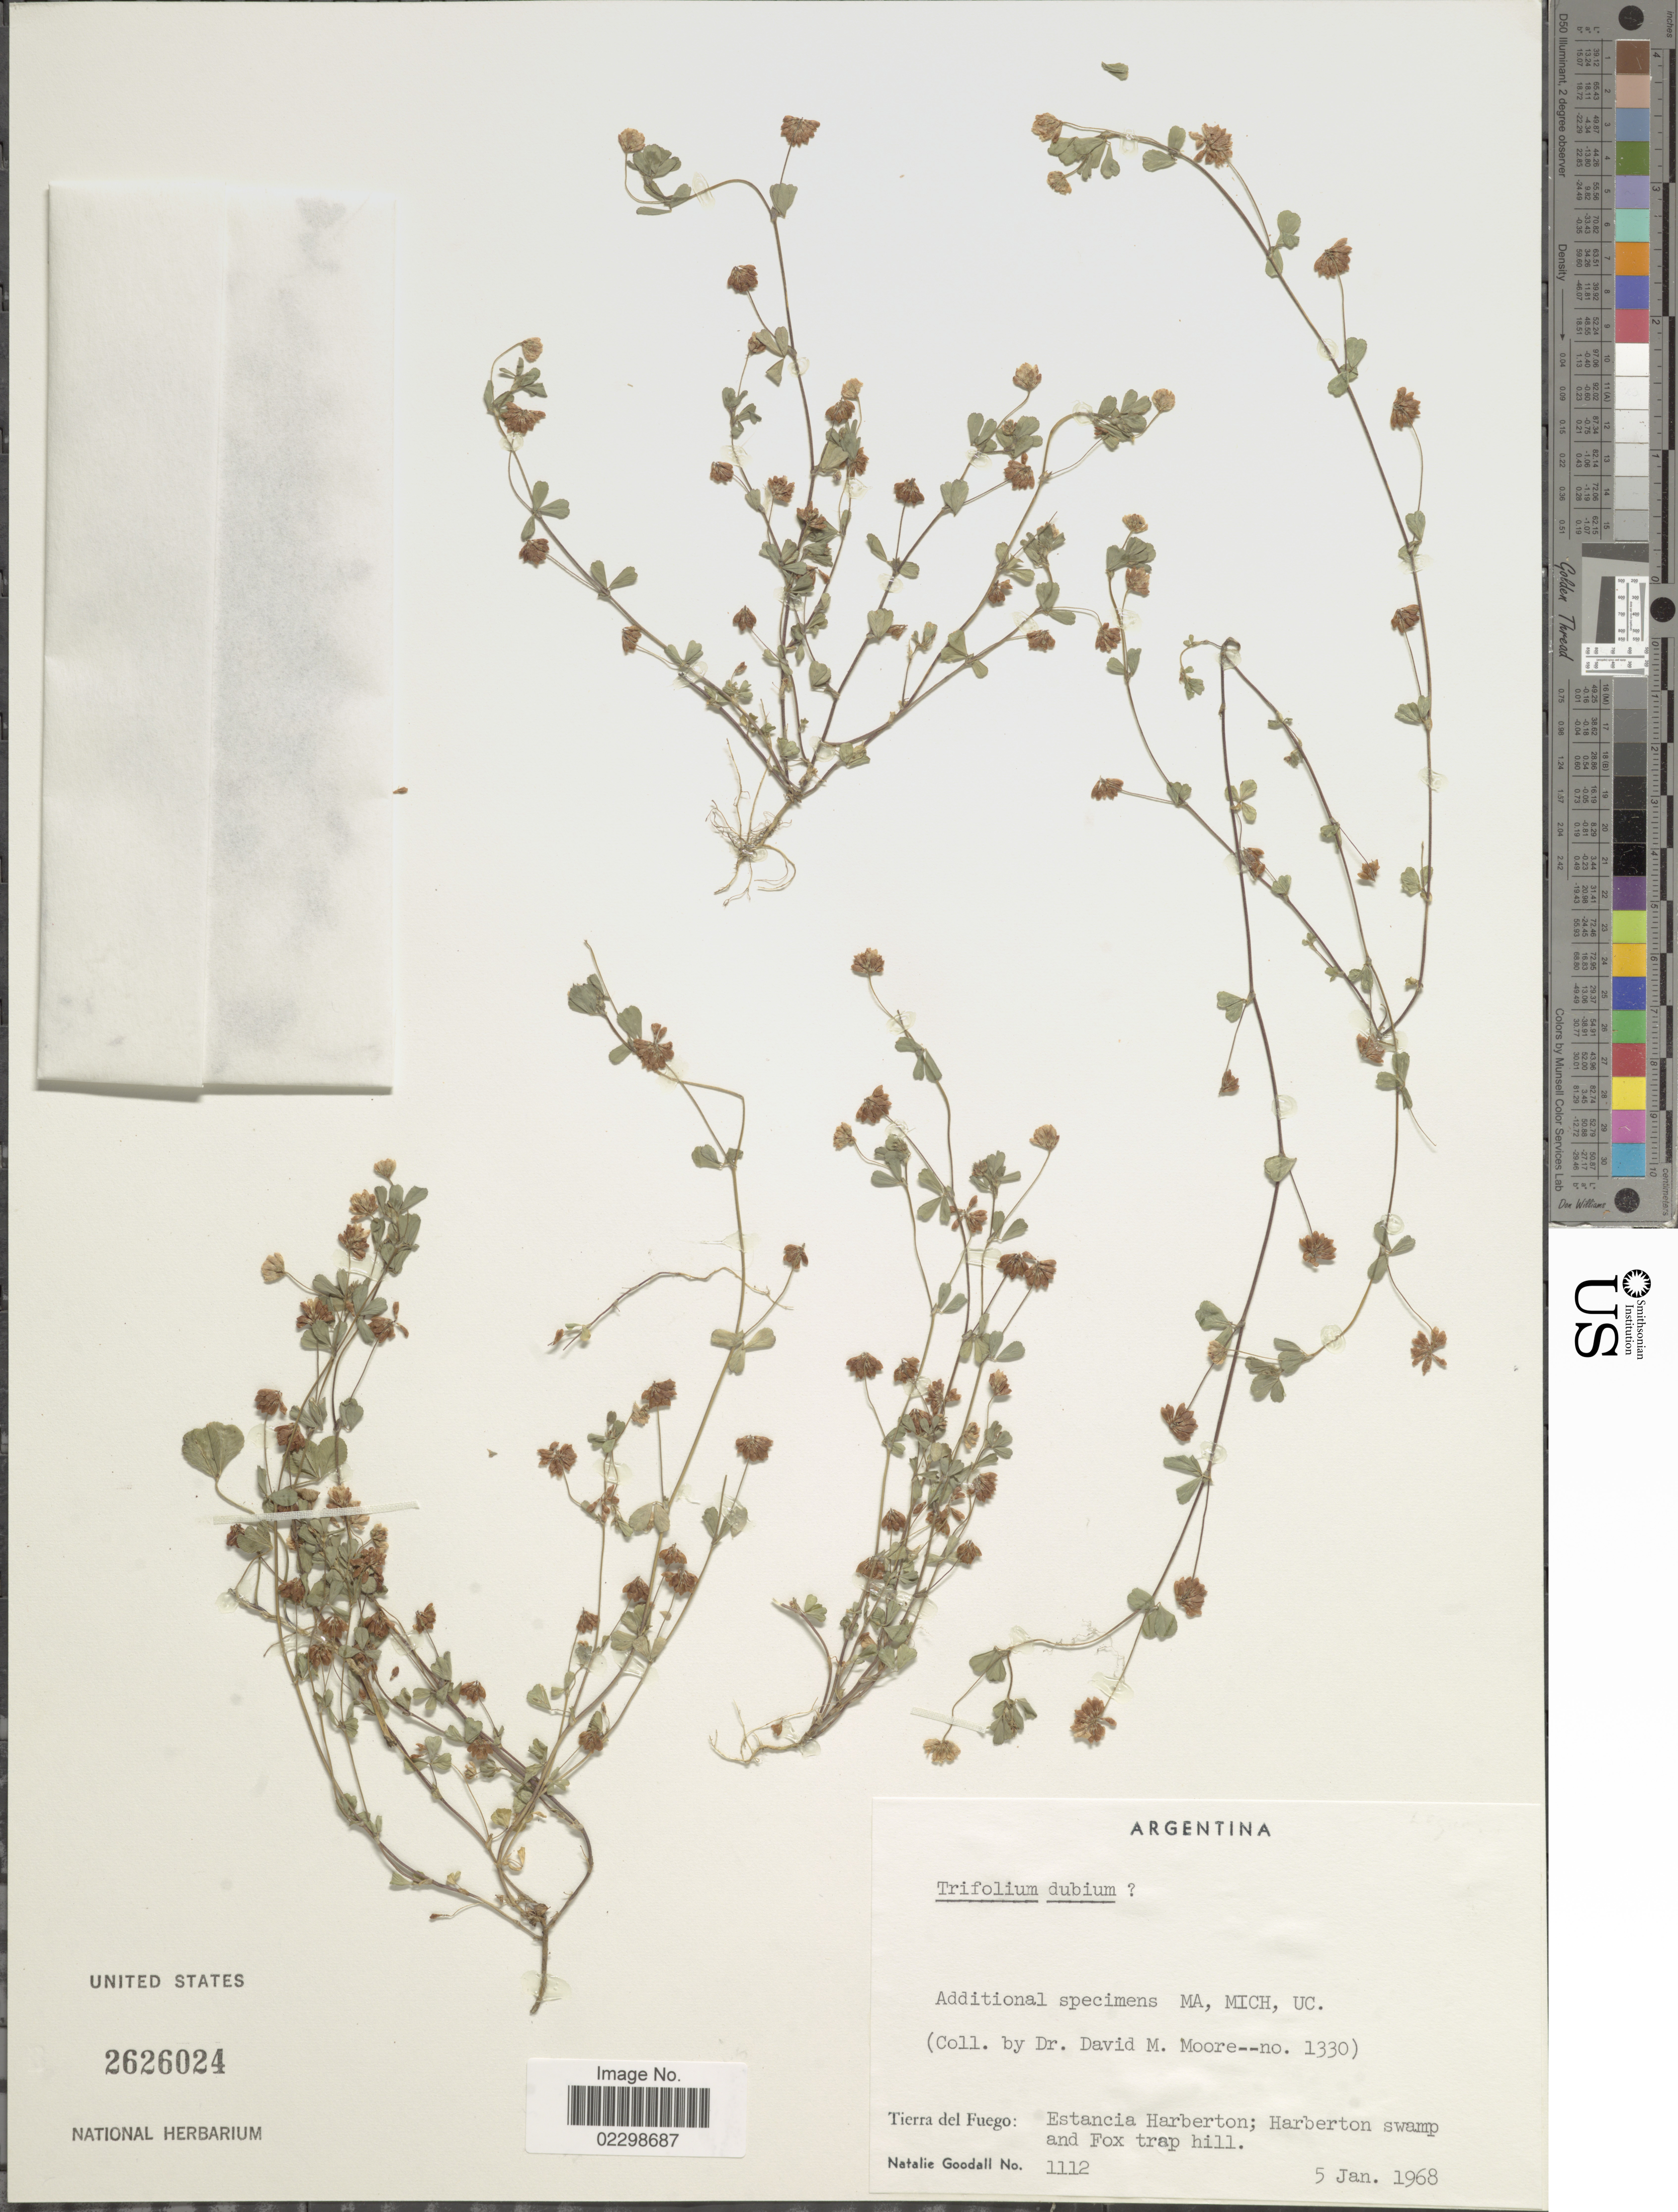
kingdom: Plantae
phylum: Tracheophyta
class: Magnoliopsida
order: Fabales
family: Fabaceae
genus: Trifolium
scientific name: Trifolium dubium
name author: Sibth.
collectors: D. Moore & N. Goodall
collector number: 1112/1330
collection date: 1968-01-05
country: Argentina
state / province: Tierra del Fuego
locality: Estancia Harberton; Harberton swamp and Fox trap hill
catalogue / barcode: US 2626024